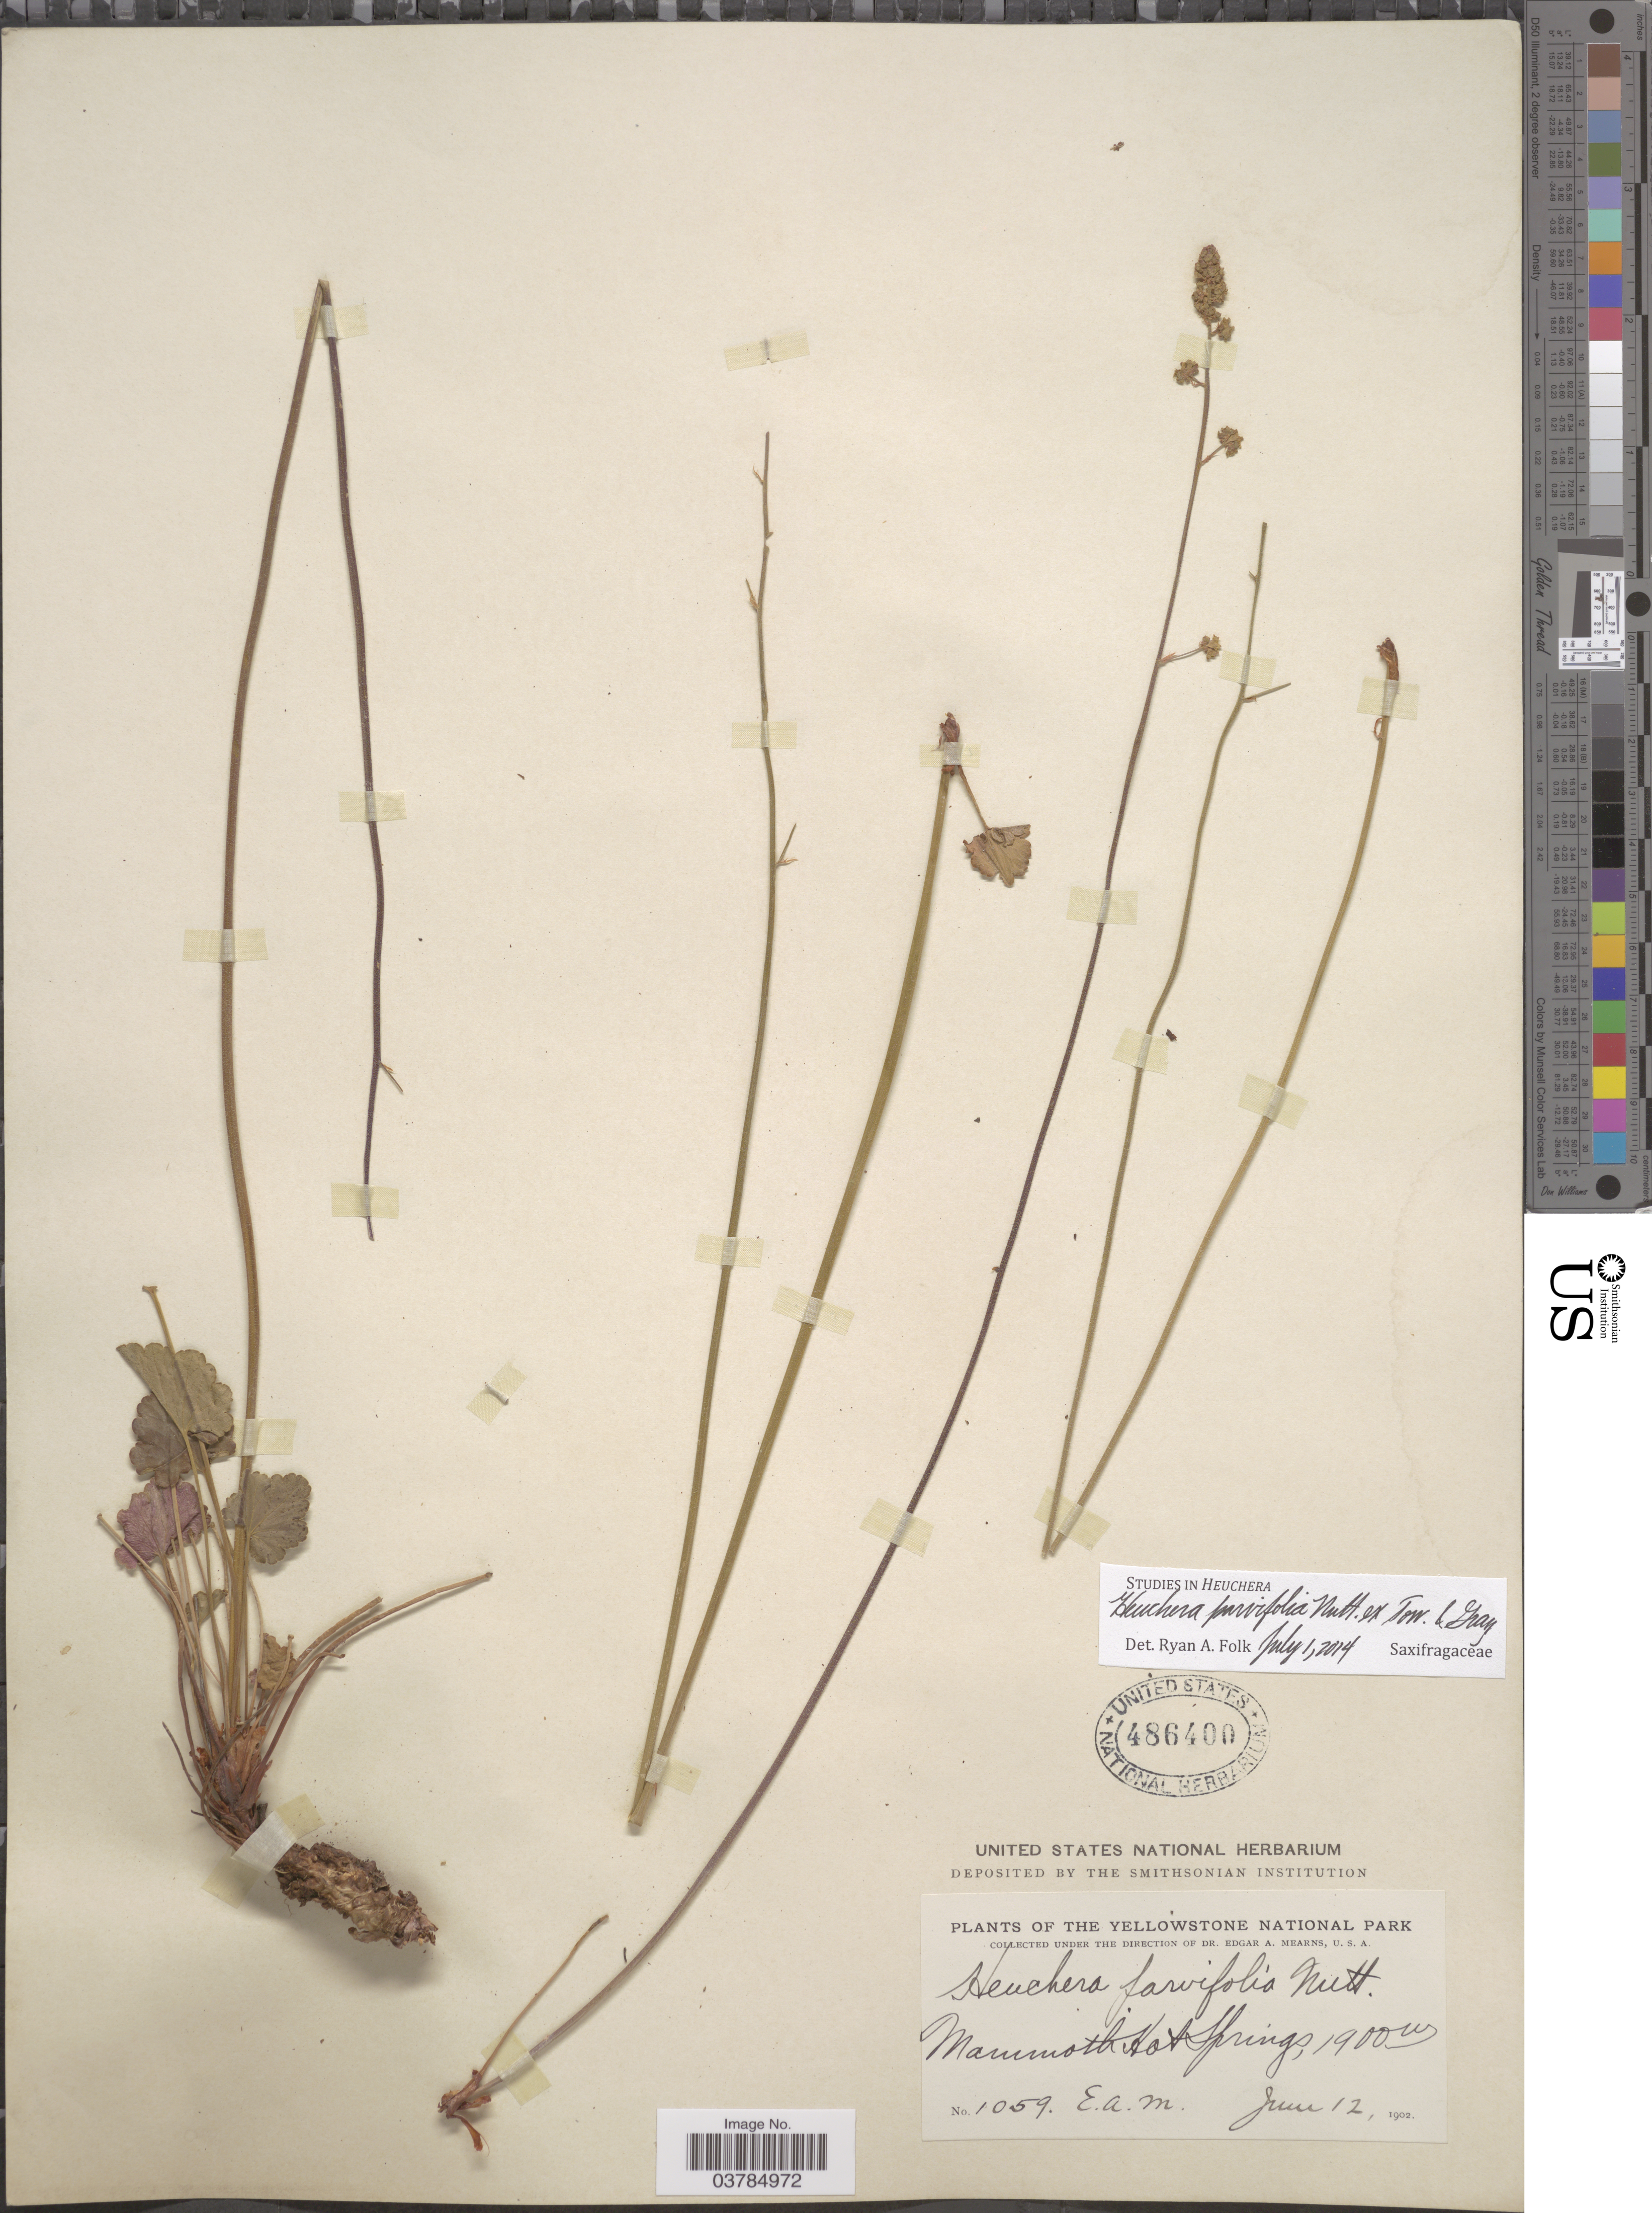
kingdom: Plantae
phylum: Tracheophyta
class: Magnoliopsida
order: Saxifragales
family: Saxifragaceae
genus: Heuchera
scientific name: Heuchera parvifolia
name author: Nutt.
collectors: E. A. Mearns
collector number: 1059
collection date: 1902-06-12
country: United States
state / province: Wyoming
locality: The Yellowstone National Park. Mammoth Hot Springs.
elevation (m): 1900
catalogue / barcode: US 486400